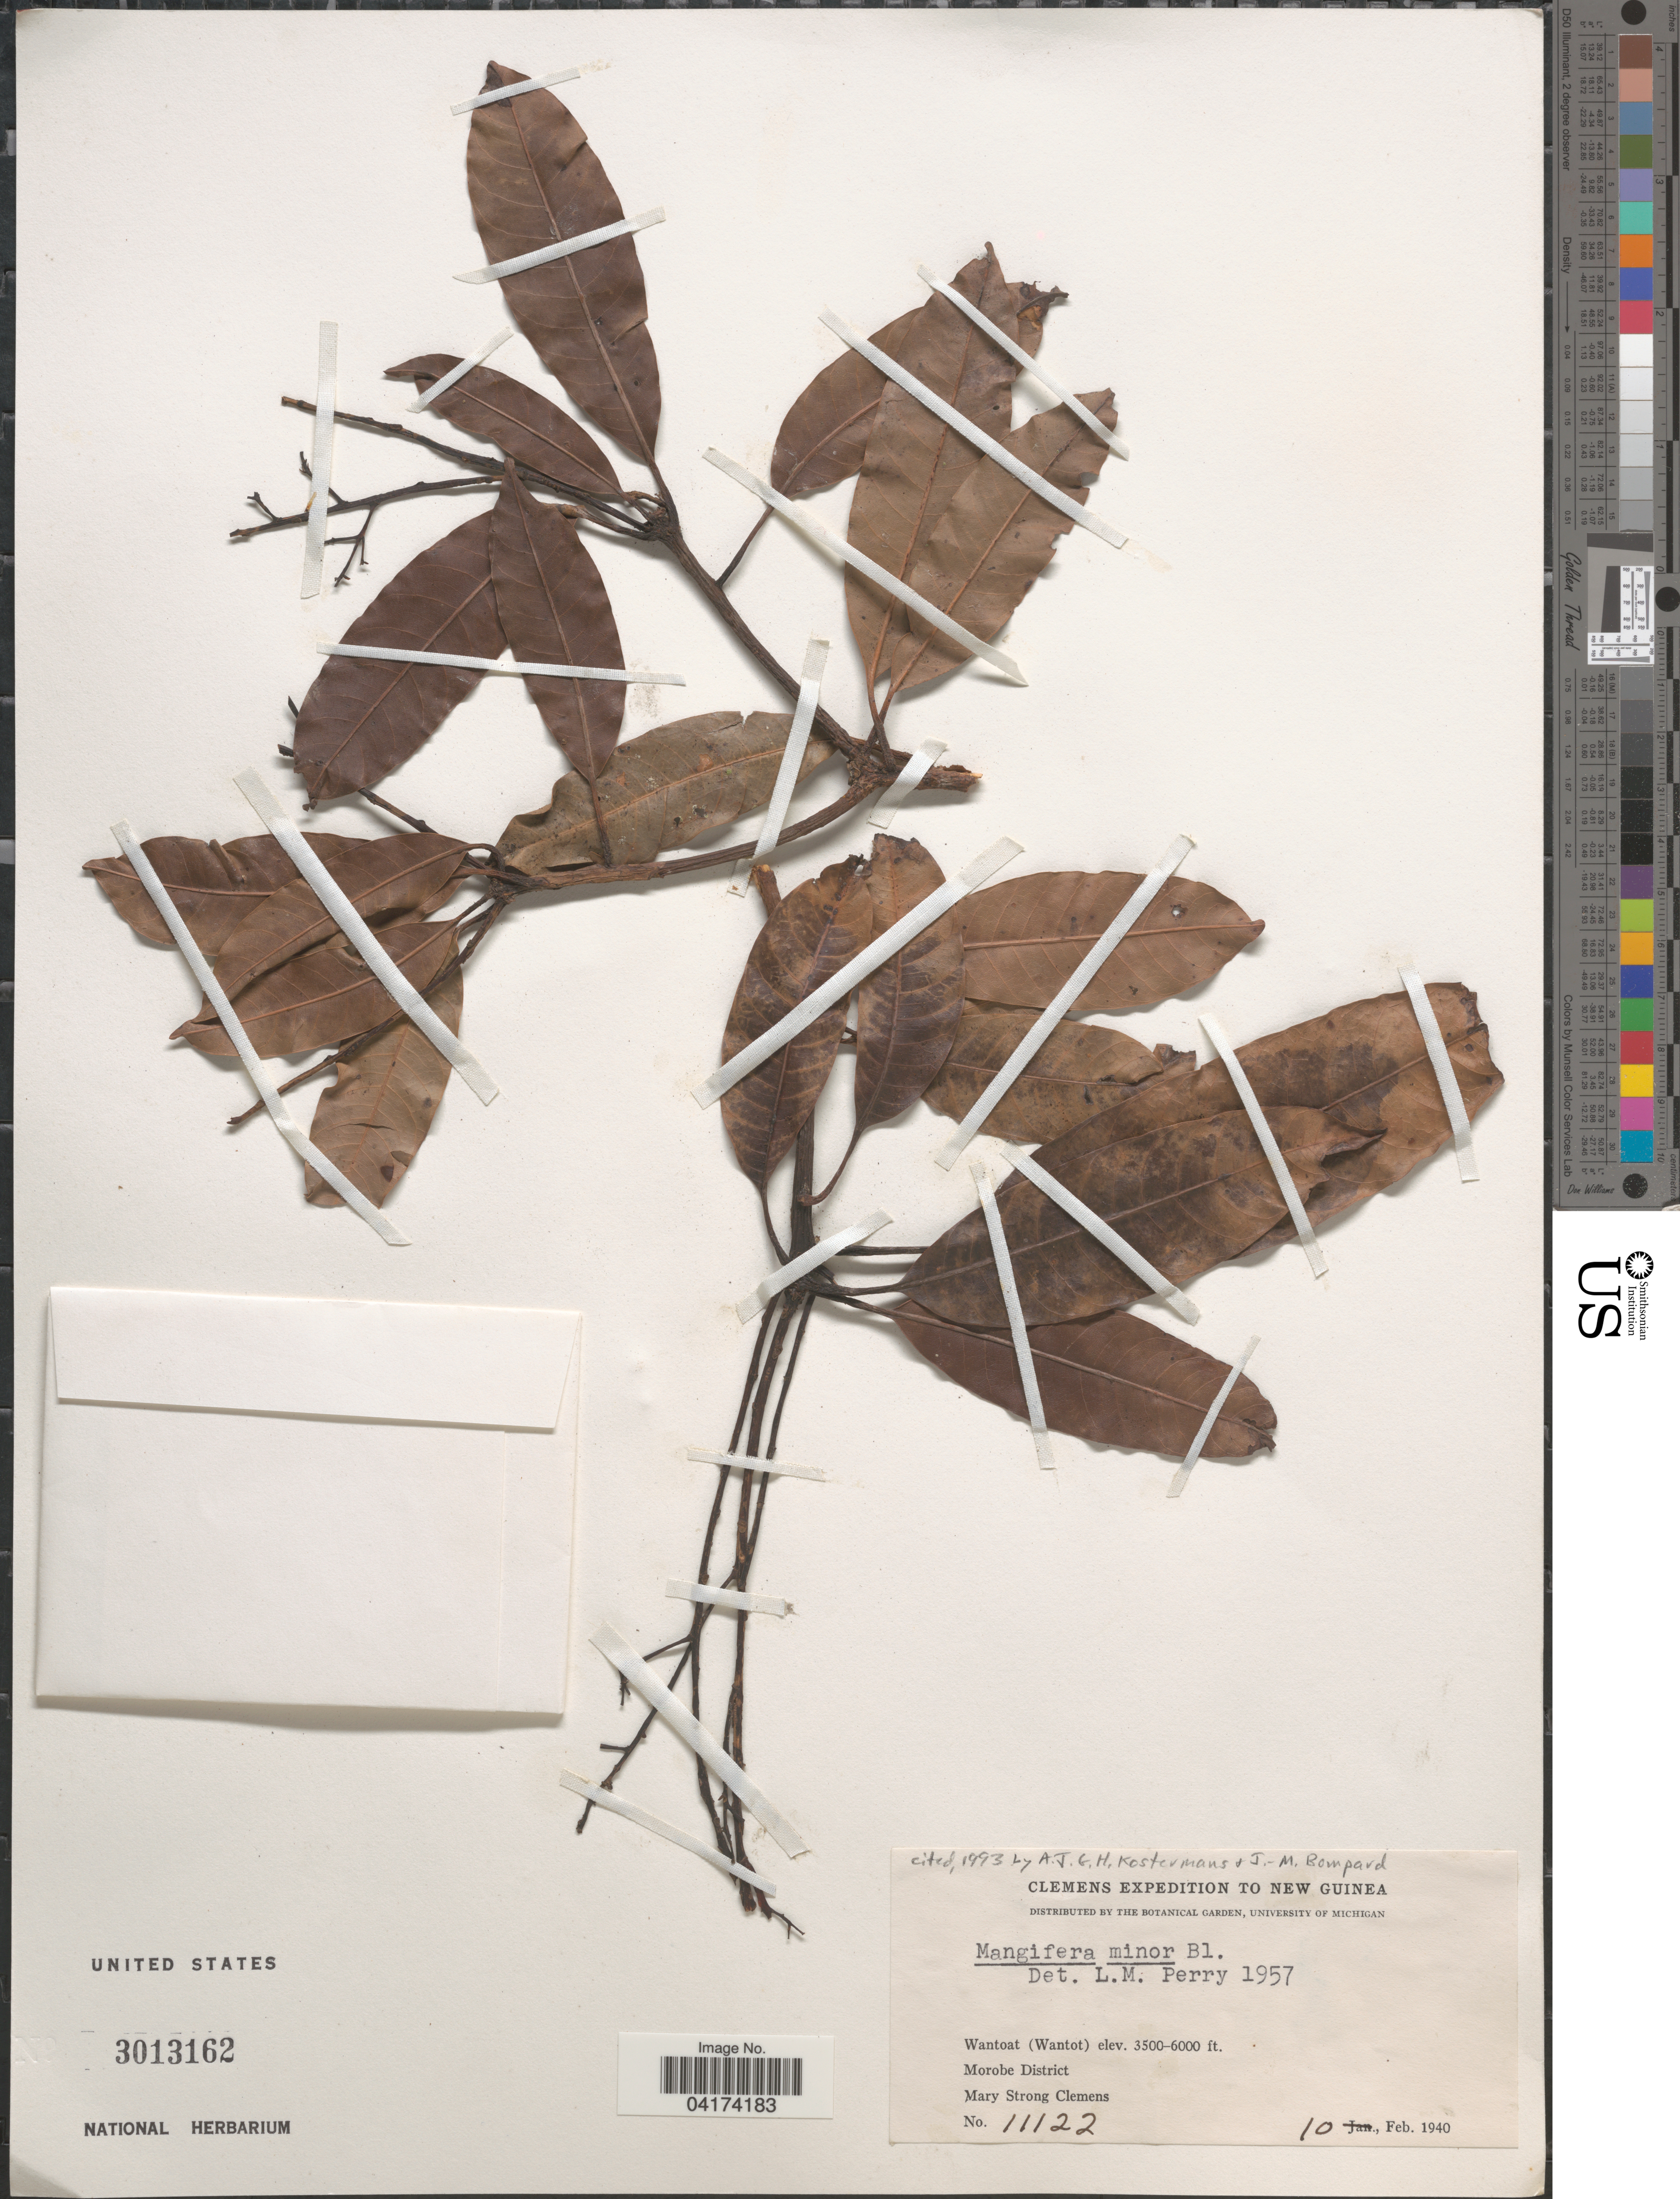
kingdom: Plantae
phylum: Tracheophyta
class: Magnoliopsida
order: Sapindales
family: Anacardiaceae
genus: Mangifera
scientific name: Mangifera minor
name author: Blume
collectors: M. S. Clemens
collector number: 11122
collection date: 1940-02-10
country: Papua New Guinea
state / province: Morobe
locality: Clemens Expedition to New Guinea. Wantoat (Wantot). Morobe District.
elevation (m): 1067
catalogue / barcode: US 3013162